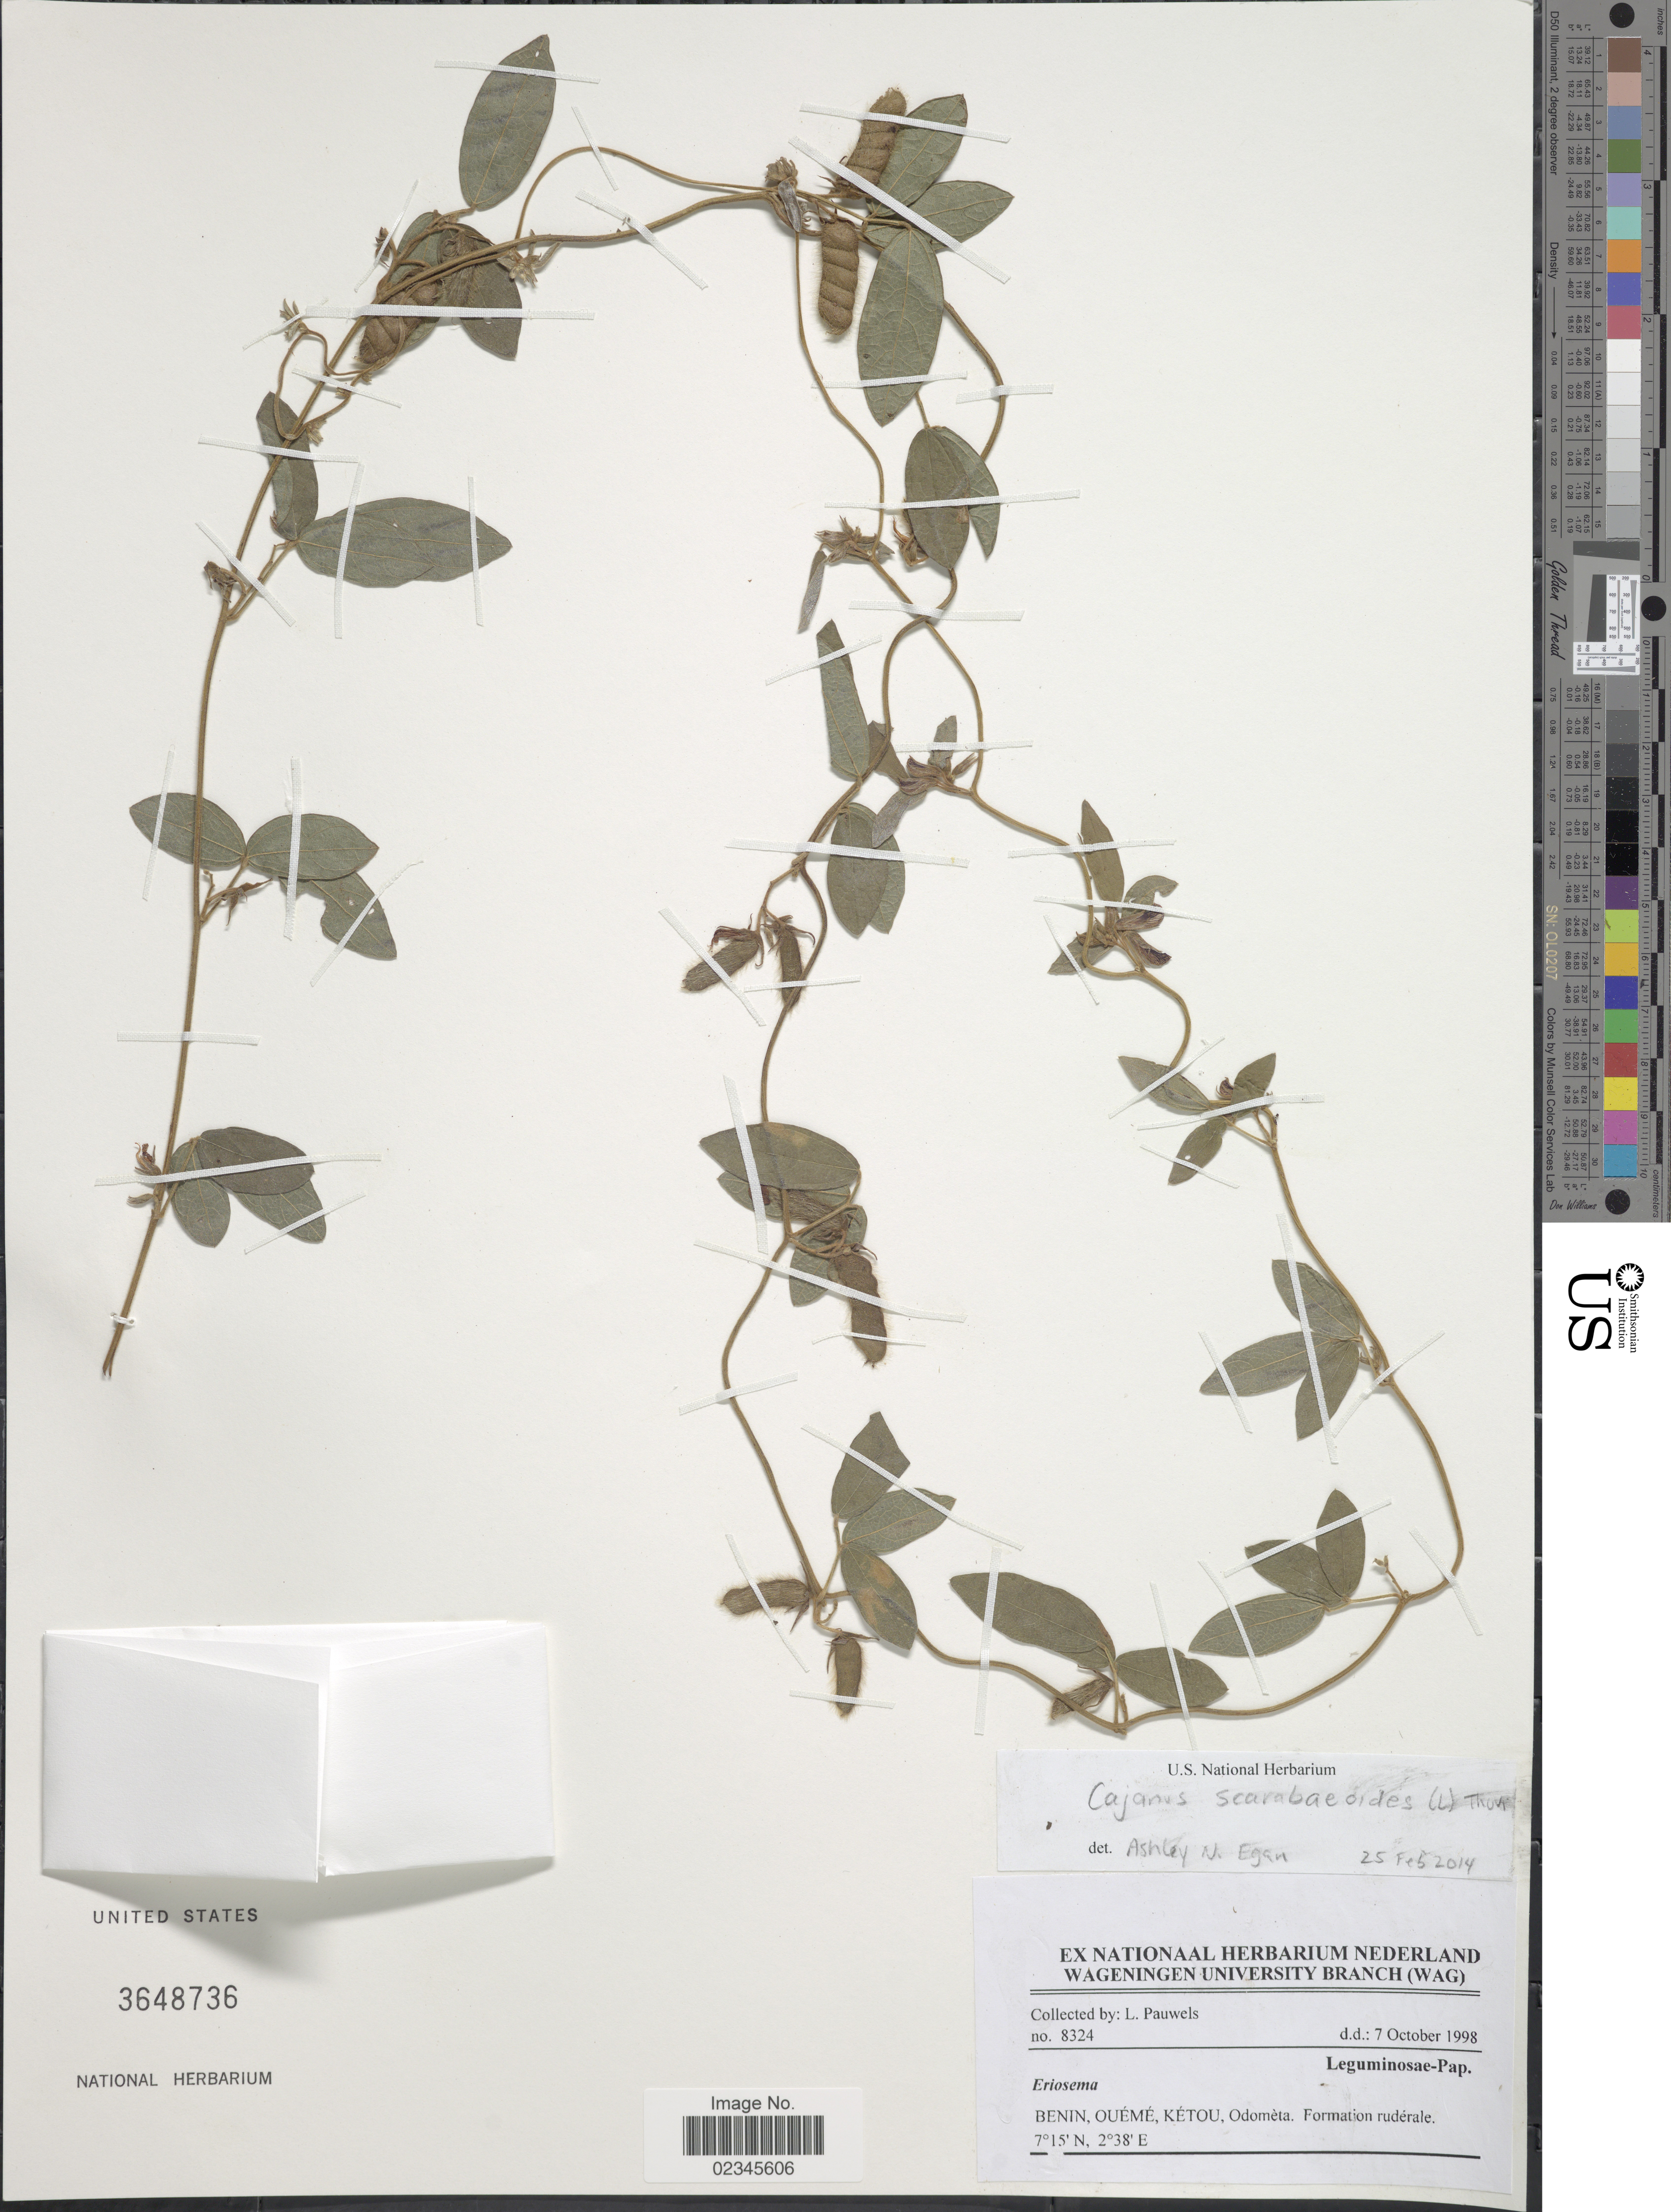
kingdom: Plantae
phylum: Tracheophyta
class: Magnoliopsida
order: Fabales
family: Fabaceae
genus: Cajanus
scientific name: Cajanus scarabaeoides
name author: (L.) Thou. ex Graham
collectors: L. Pauwels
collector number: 8324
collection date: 1998-10-07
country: Benin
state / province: Oueme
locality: Kétou, Odomèta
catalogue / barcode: US 3648736